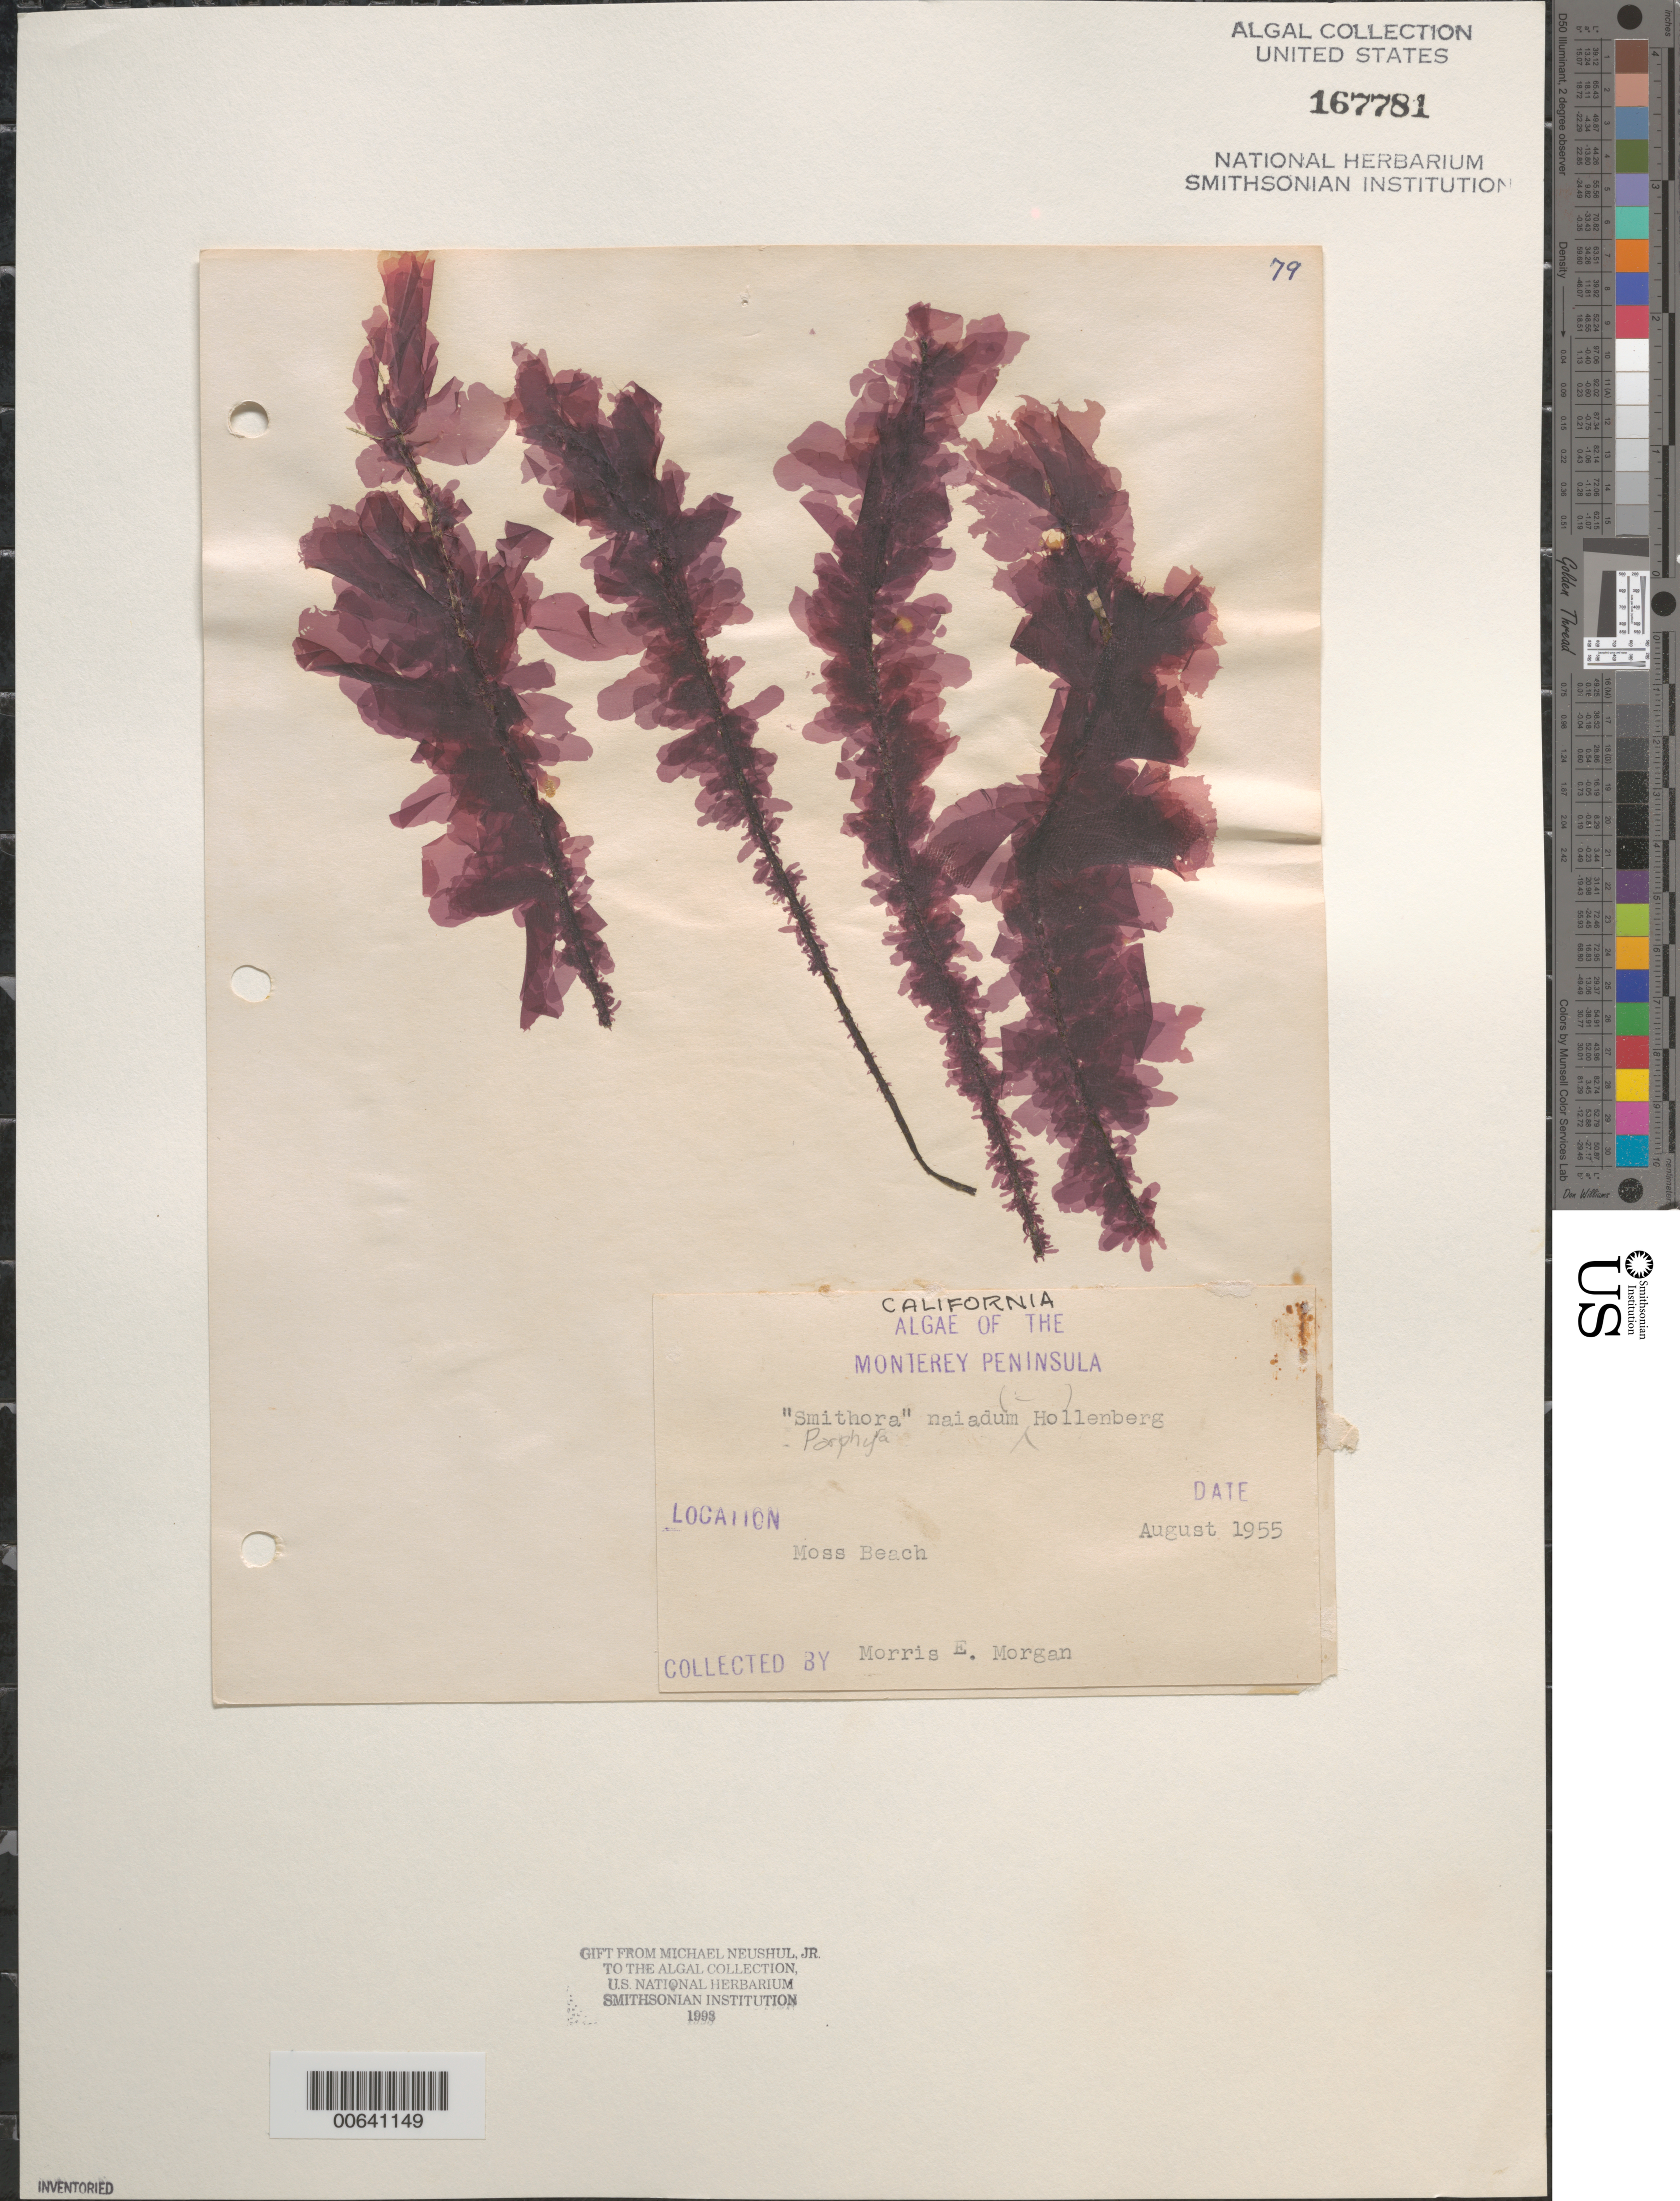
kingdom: Plantae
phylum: Rhodophyta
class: Compsopogonophyceae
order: Erythropeltidales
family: Erythrotrichiaceae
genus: Smithora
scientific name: Smithora naiadum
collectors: M. Morgan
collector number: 79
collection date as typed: Aug 1955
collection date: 1955-08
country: United States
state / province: California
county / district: Monterey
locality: Moss Beach, Monterey Peninsula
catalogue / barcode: US 167781